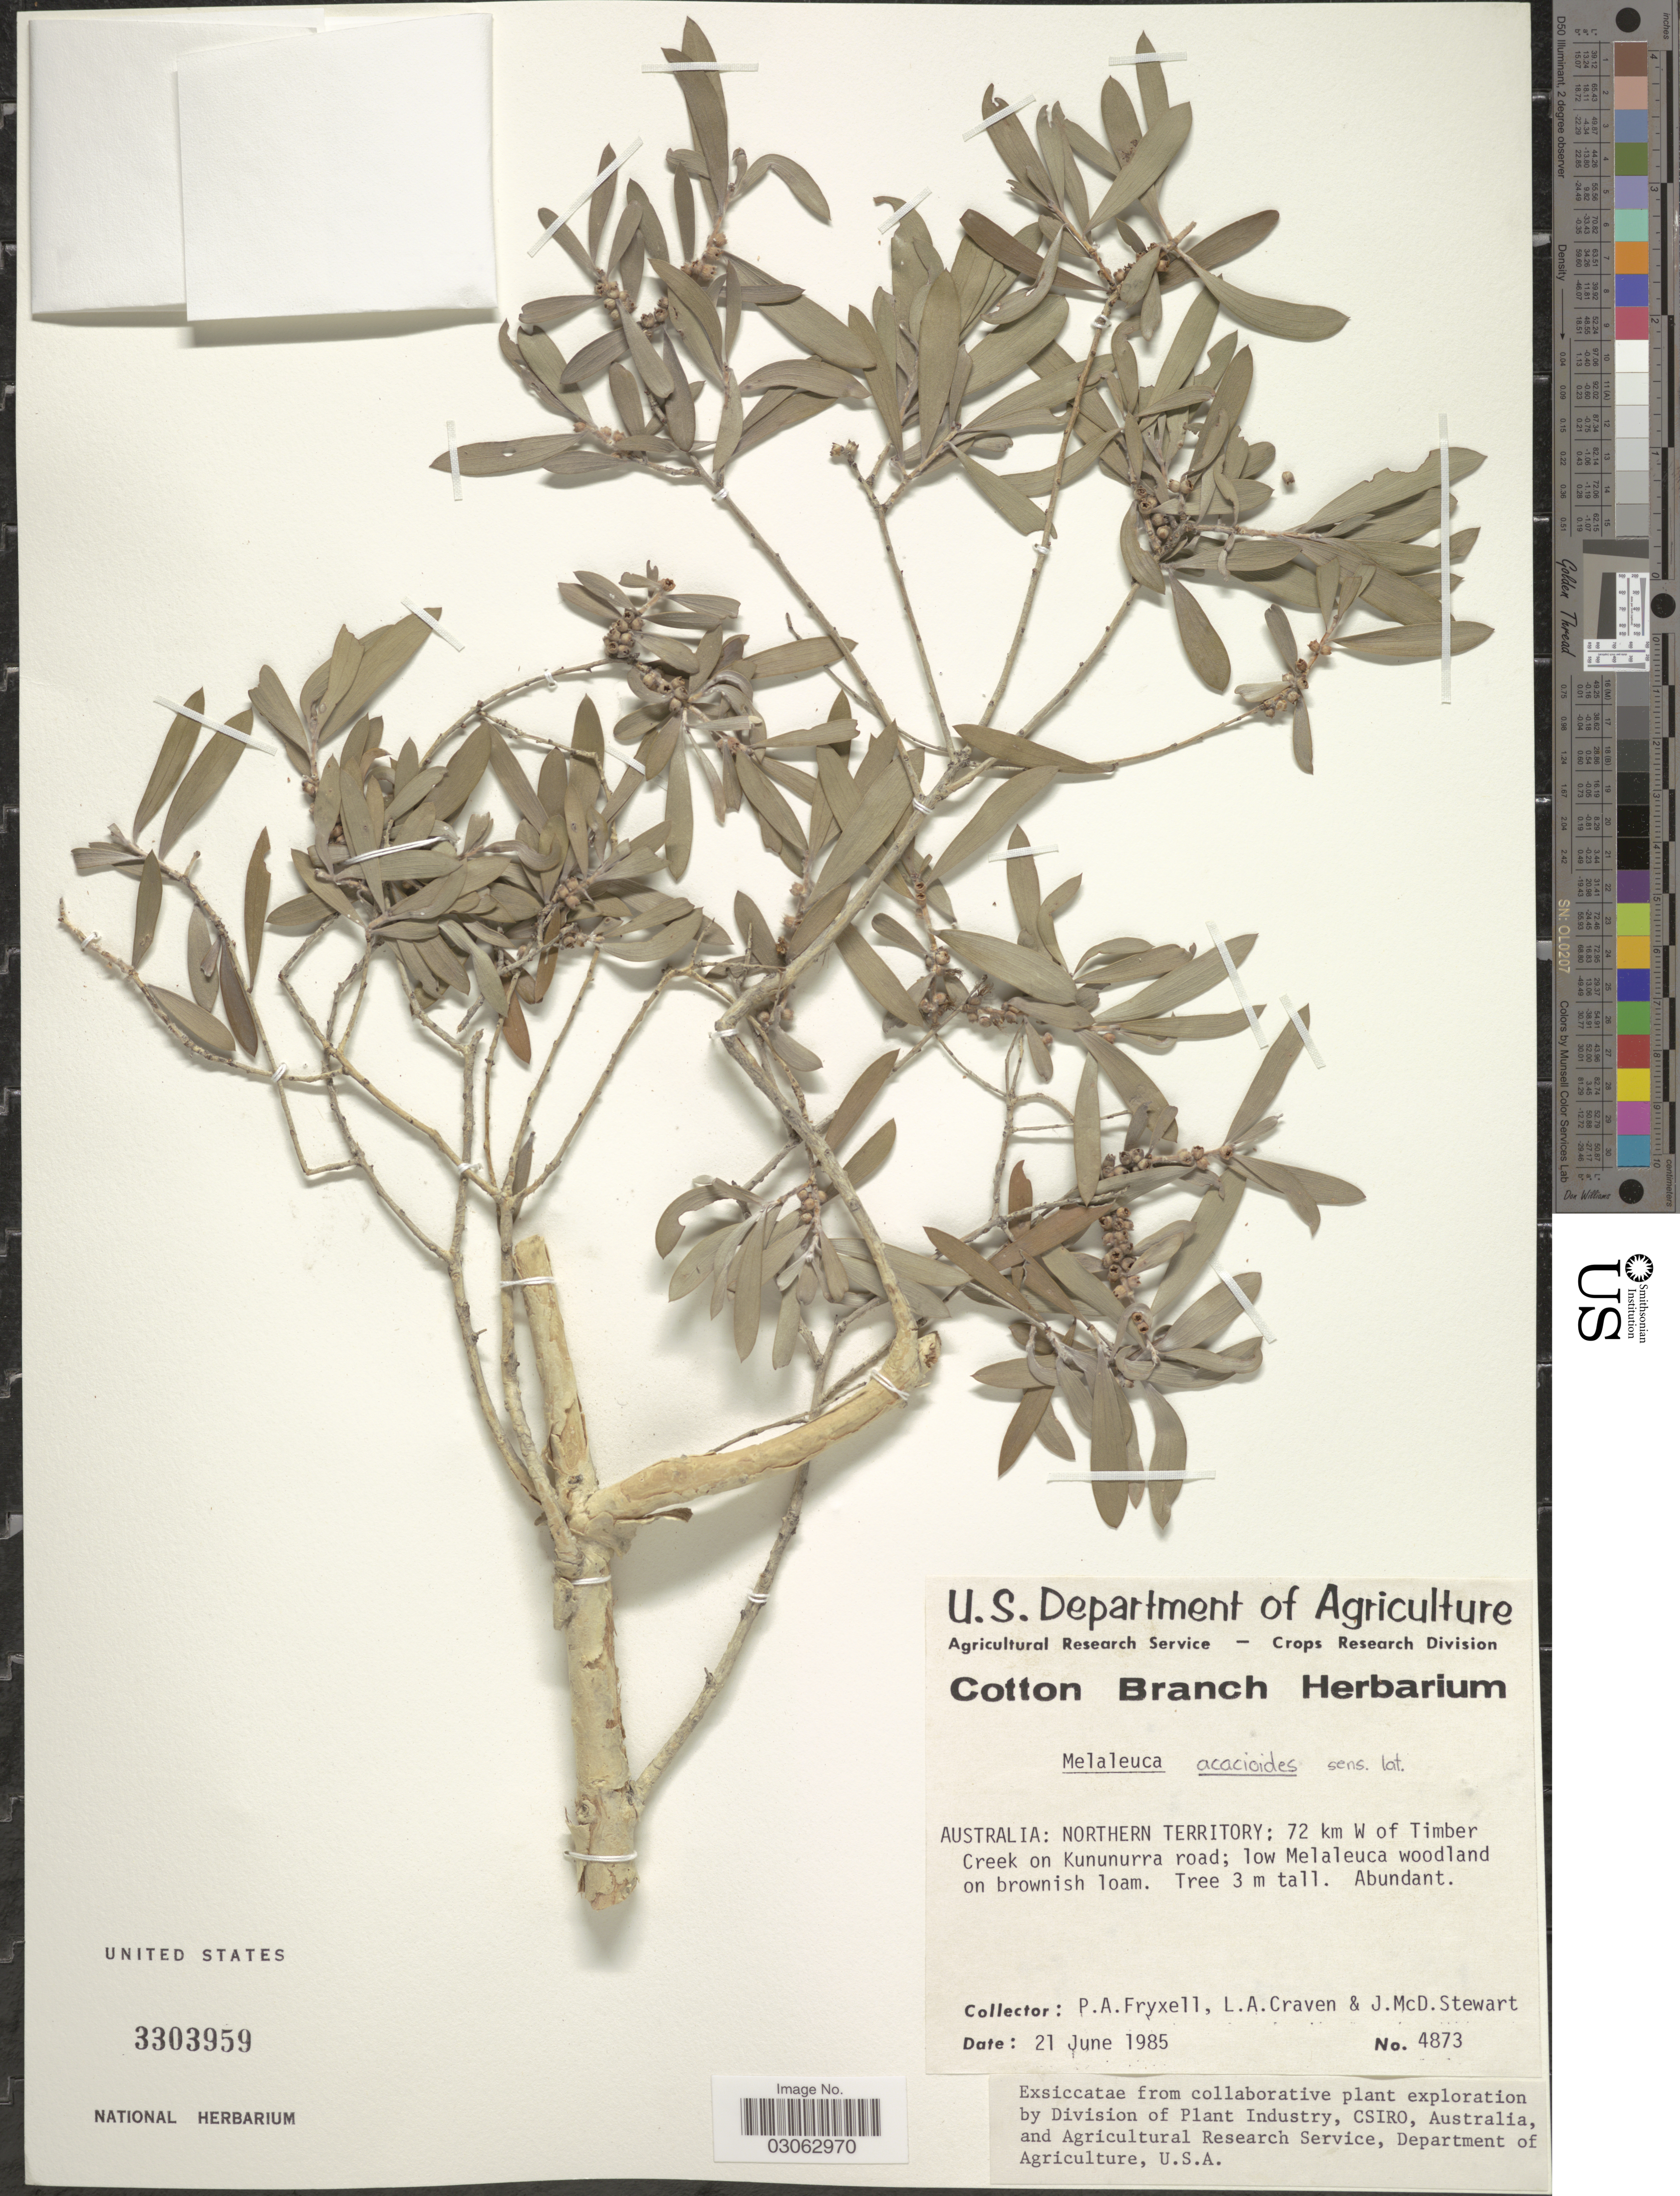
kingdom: Plantae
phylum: Tracheophyta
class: Magnoliopsida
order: Myrtales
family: Myrtaceae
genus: Melaleuca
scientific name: Melaleuca acacioides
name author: F. Muell.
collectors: P. A. Fryxell, L. A. Craven & J. Stewart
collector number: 4873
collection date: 1985-06-21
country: Australia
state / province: Northern Territory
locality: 72 km W of Timber Creek on Kununurra road.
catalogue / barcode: US 3303959